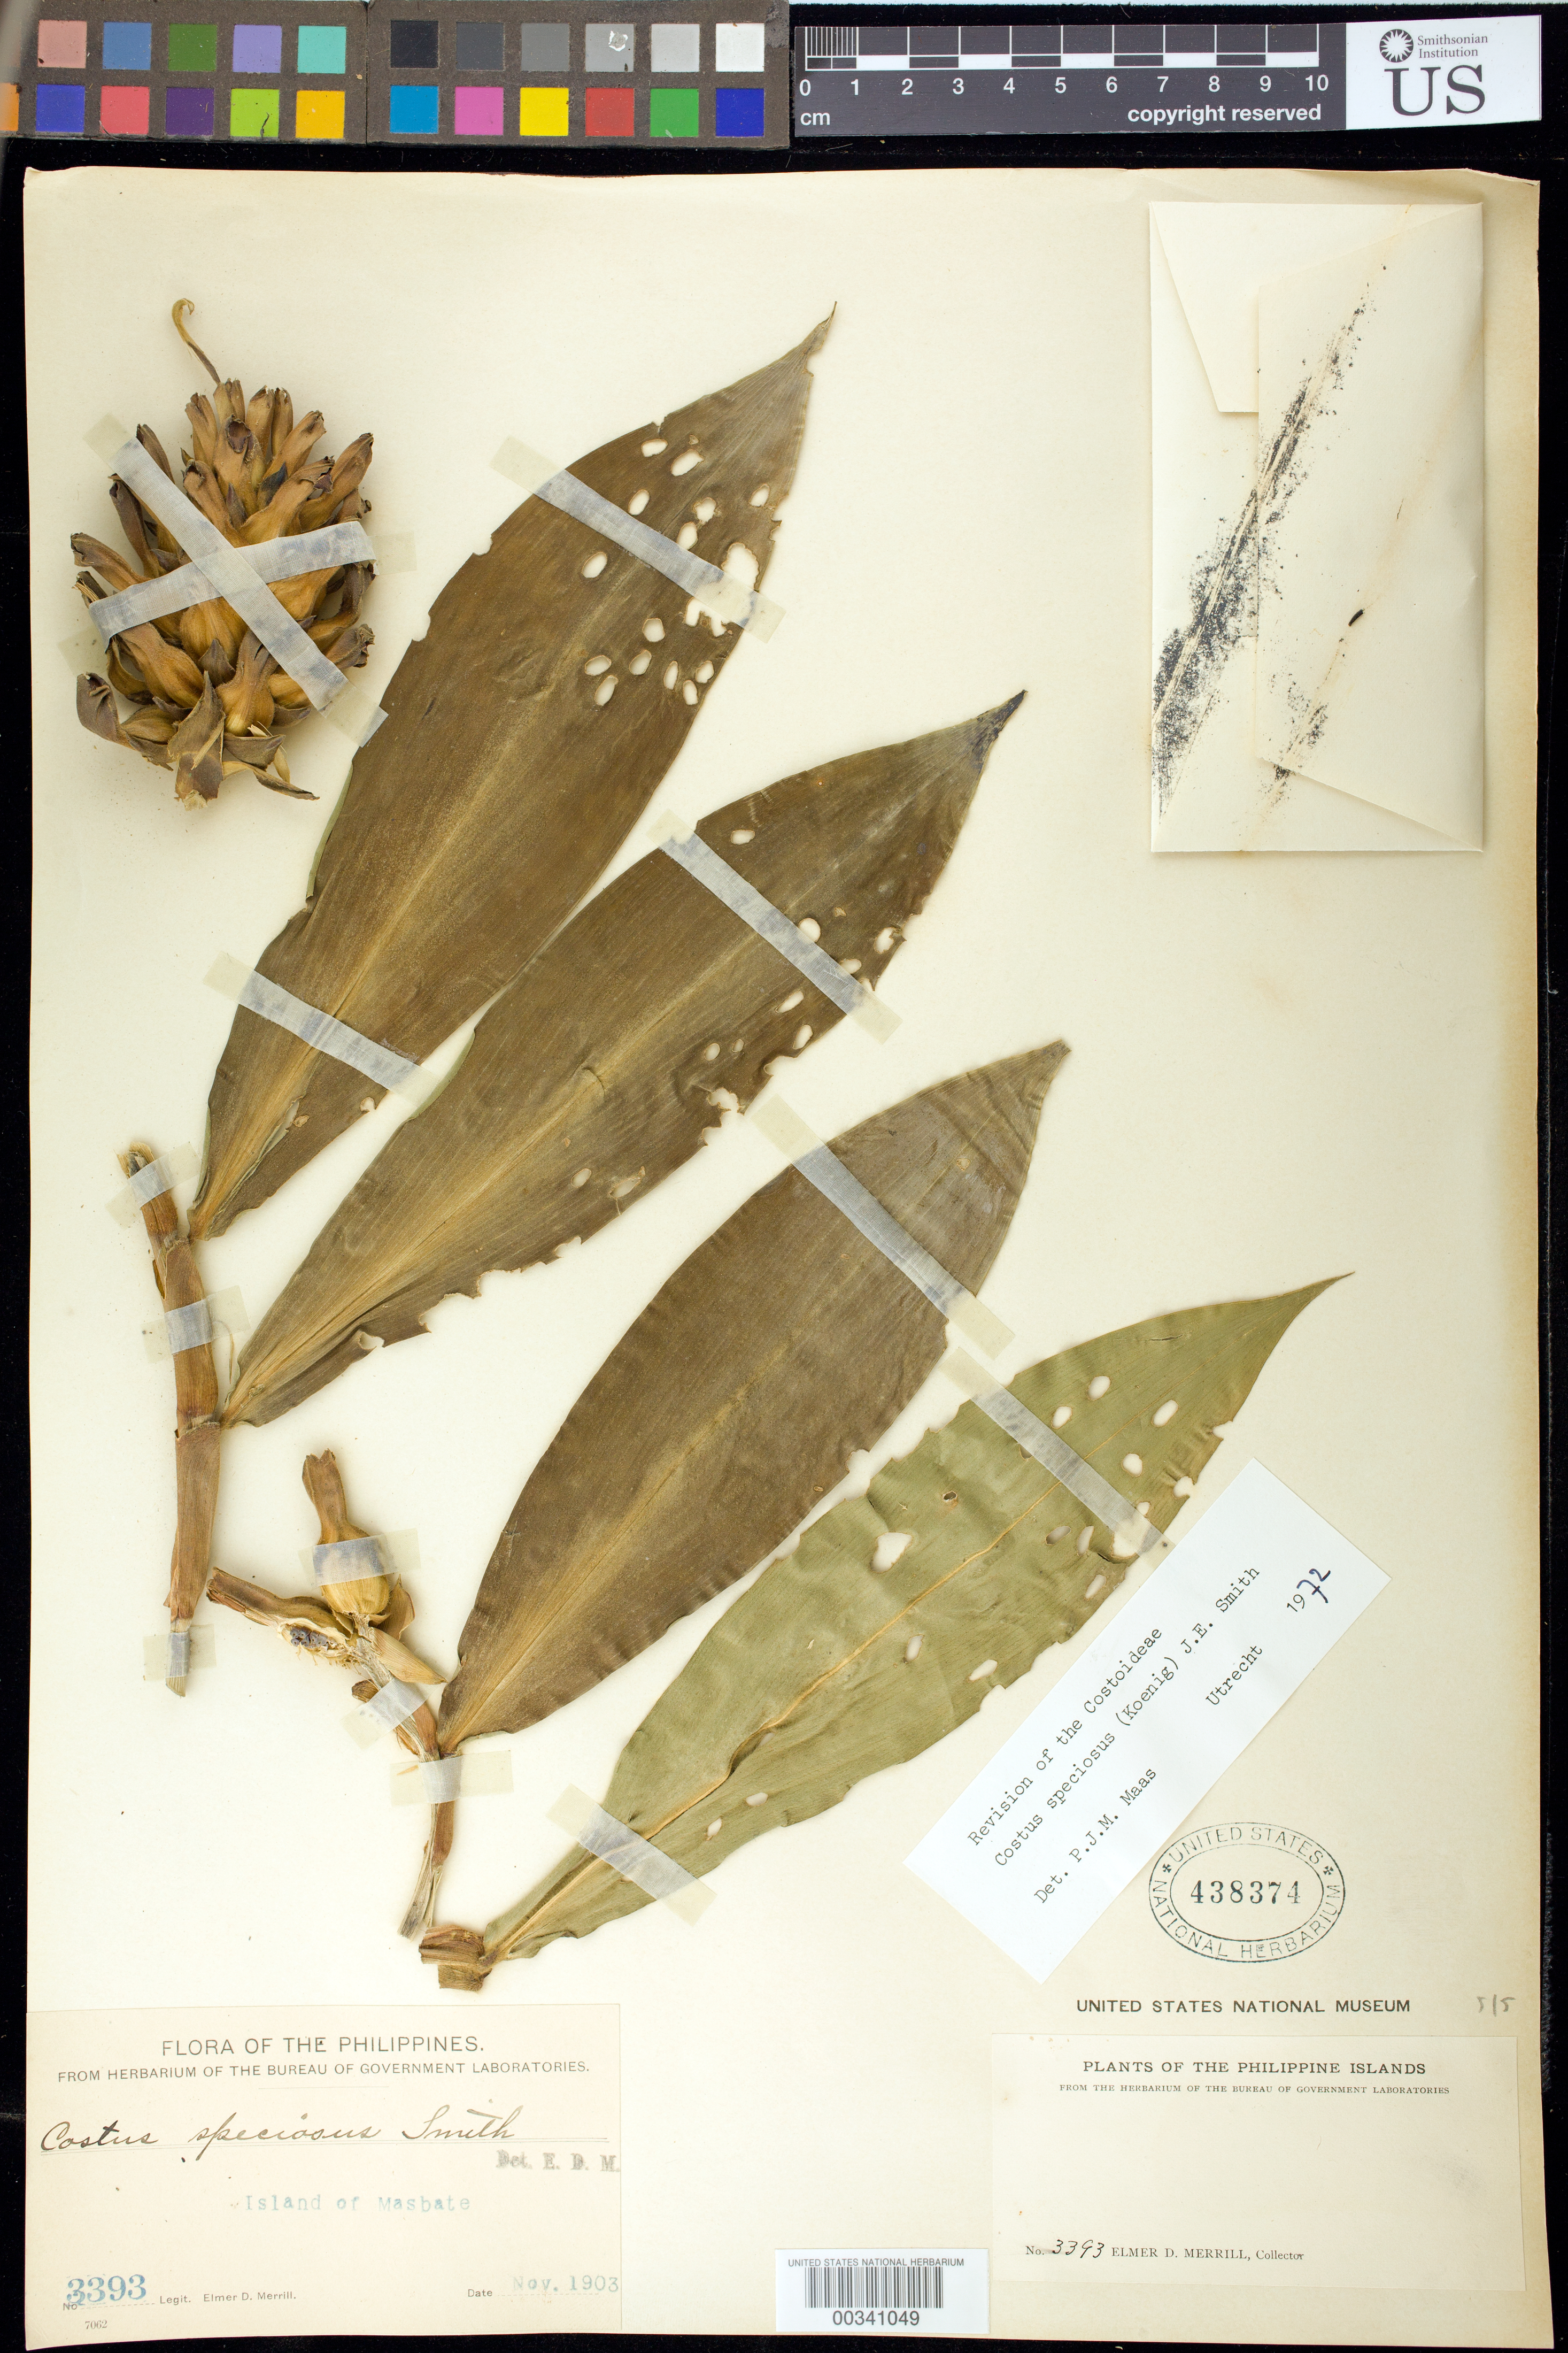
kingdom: Plantae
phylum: Tracheophyta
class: Liliopsida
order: Zingiberales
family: Costaceae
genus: Hellenia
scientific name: Hellenia speciosa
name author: (J. Koenig) S.R. Dutta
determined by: (US) Smithsonian Institution - National Museum of Natural History - Department of Botany (UNITED STATES)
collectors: E. D. Merrill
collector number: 3393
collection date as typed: Nov 1903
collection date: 1903-11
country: Philippines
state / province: Bicol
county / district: Masbate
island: Masbate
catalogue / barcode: US 438374